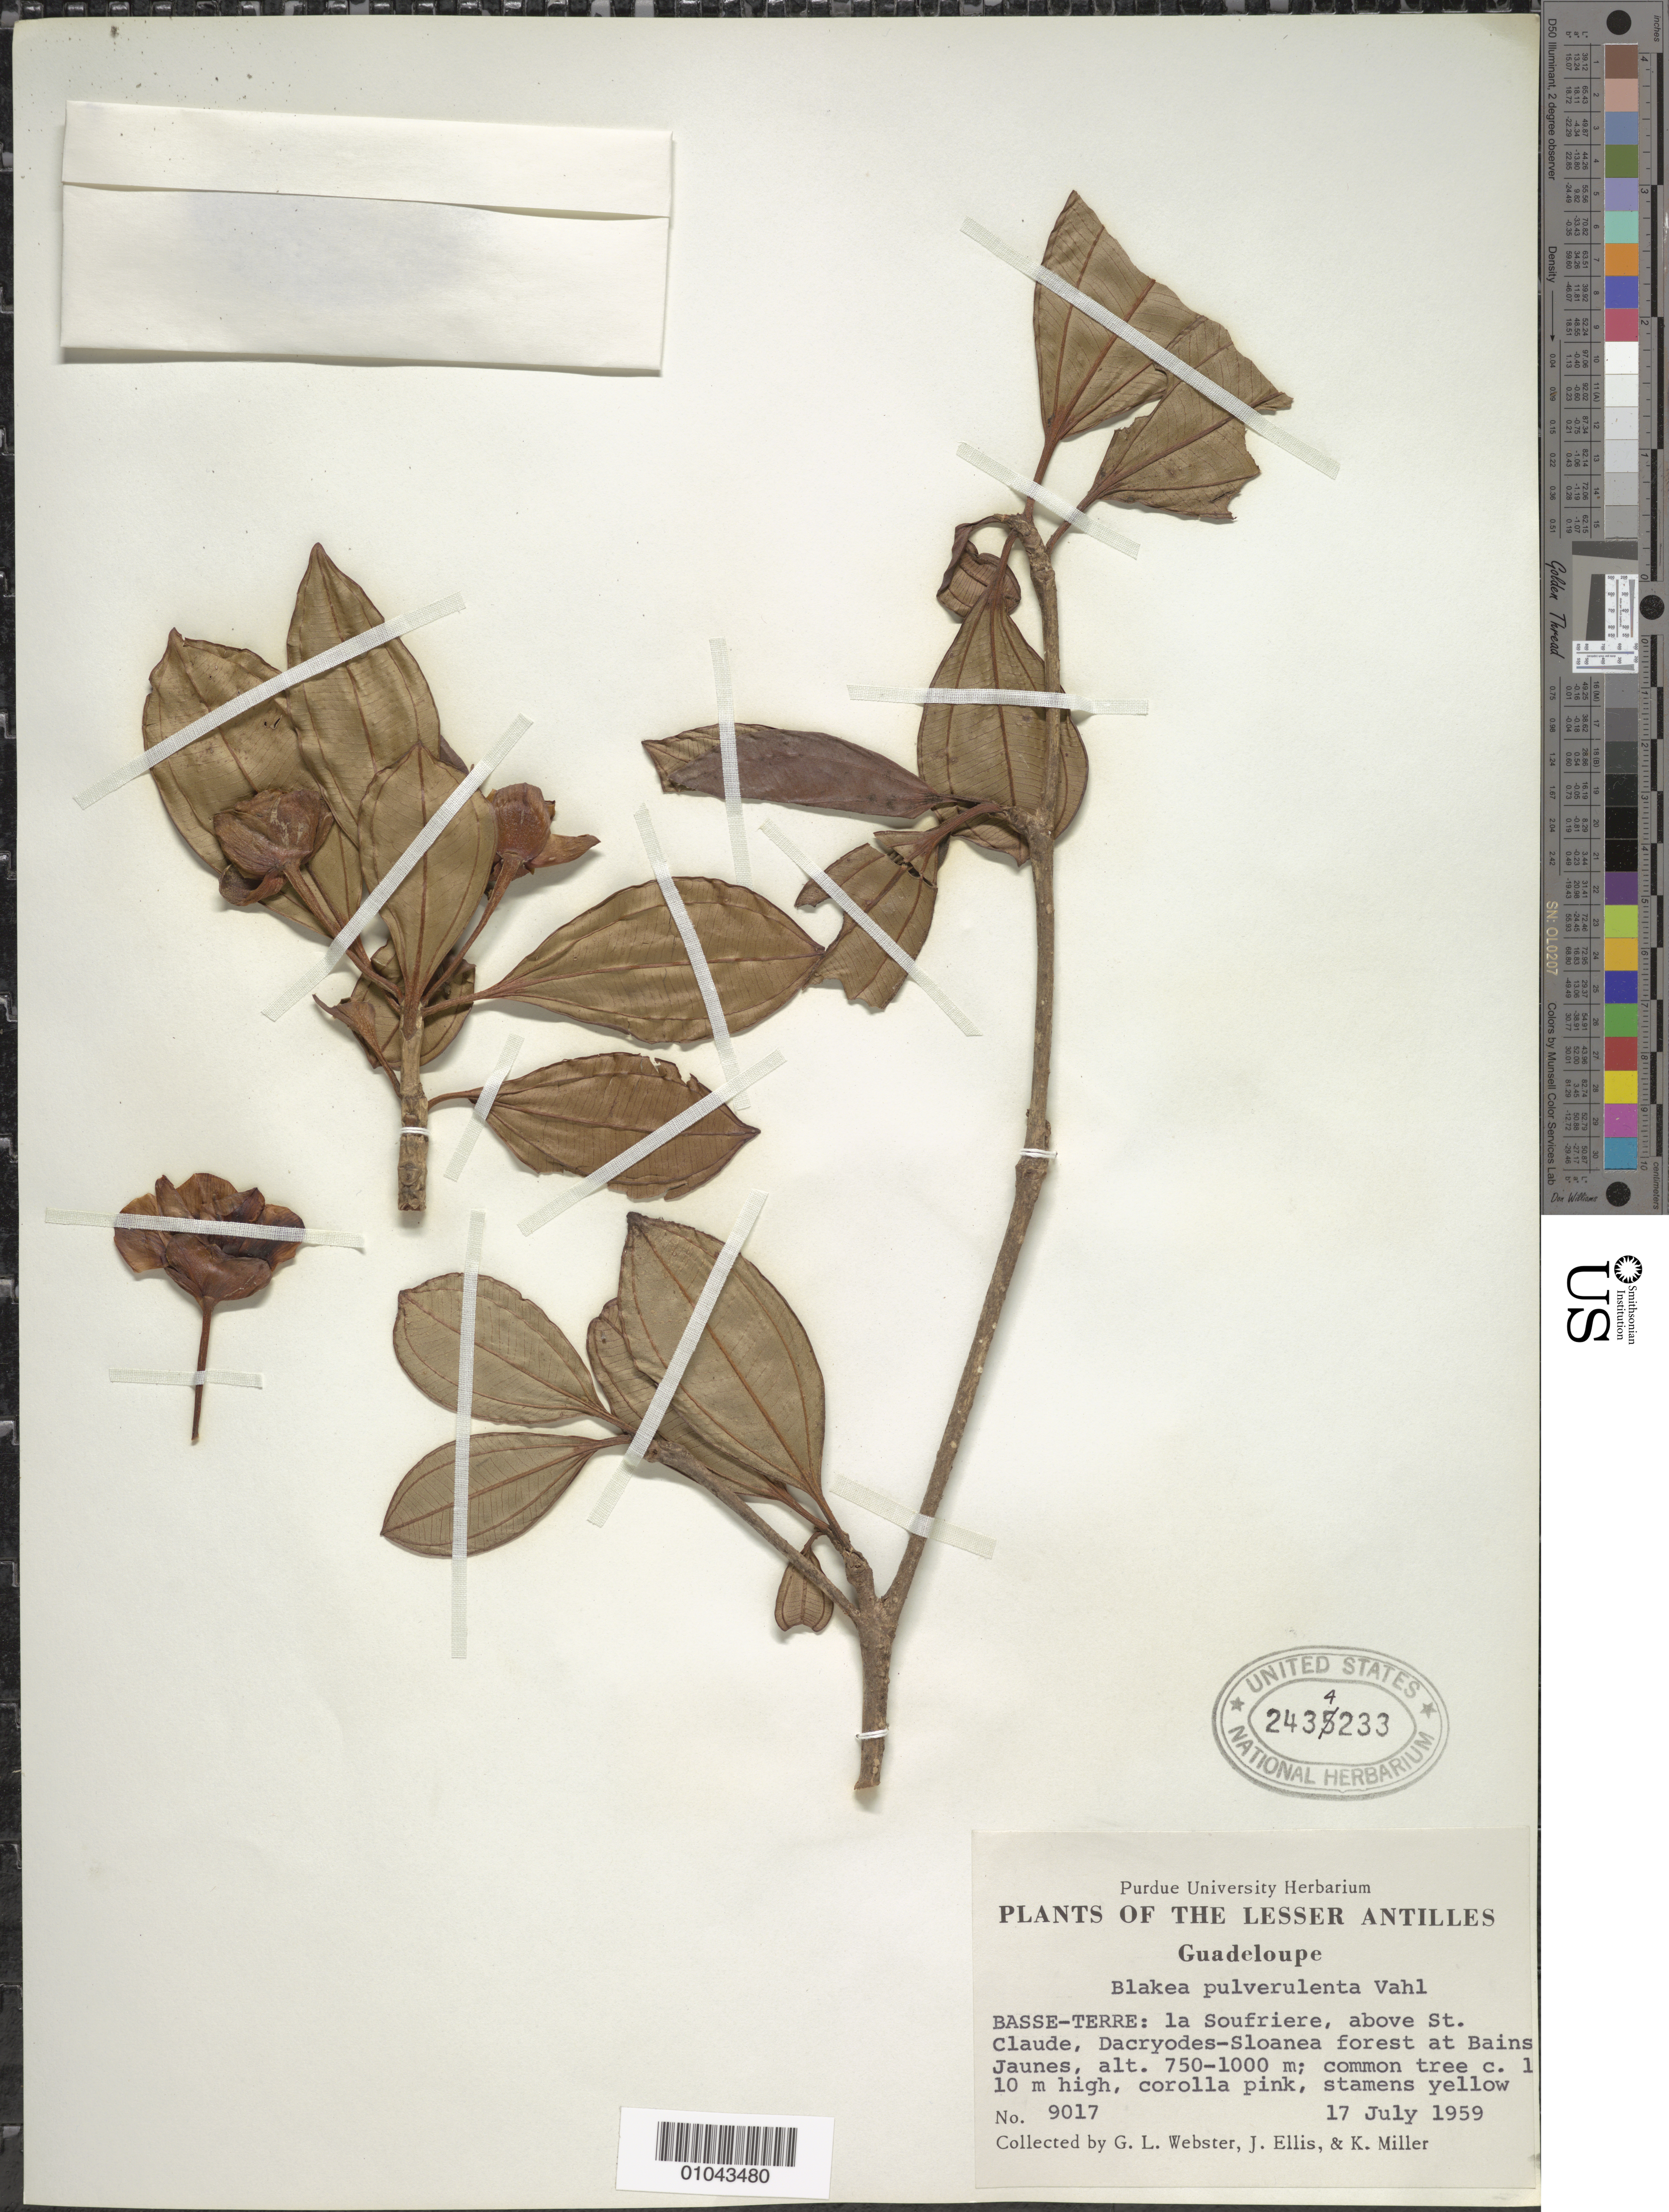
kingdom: Plantae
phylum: Tracheophyta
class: Magnoliopsida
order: Myrtales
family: Melastomataceae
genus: Blakea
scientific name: Blakea pulverulenta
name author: Vahl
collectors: G. L. Webster, J. Ellis & K. Miller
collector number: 9017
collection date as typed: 17 Jul 1959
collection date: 1959-07-17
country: Guadeloupe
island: Basse Terre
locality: La Soufriere, above St. Claude, forest at Bains jaunes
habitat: Dacryodes-Sloanea forest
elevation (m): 750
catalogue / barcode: US 2434233